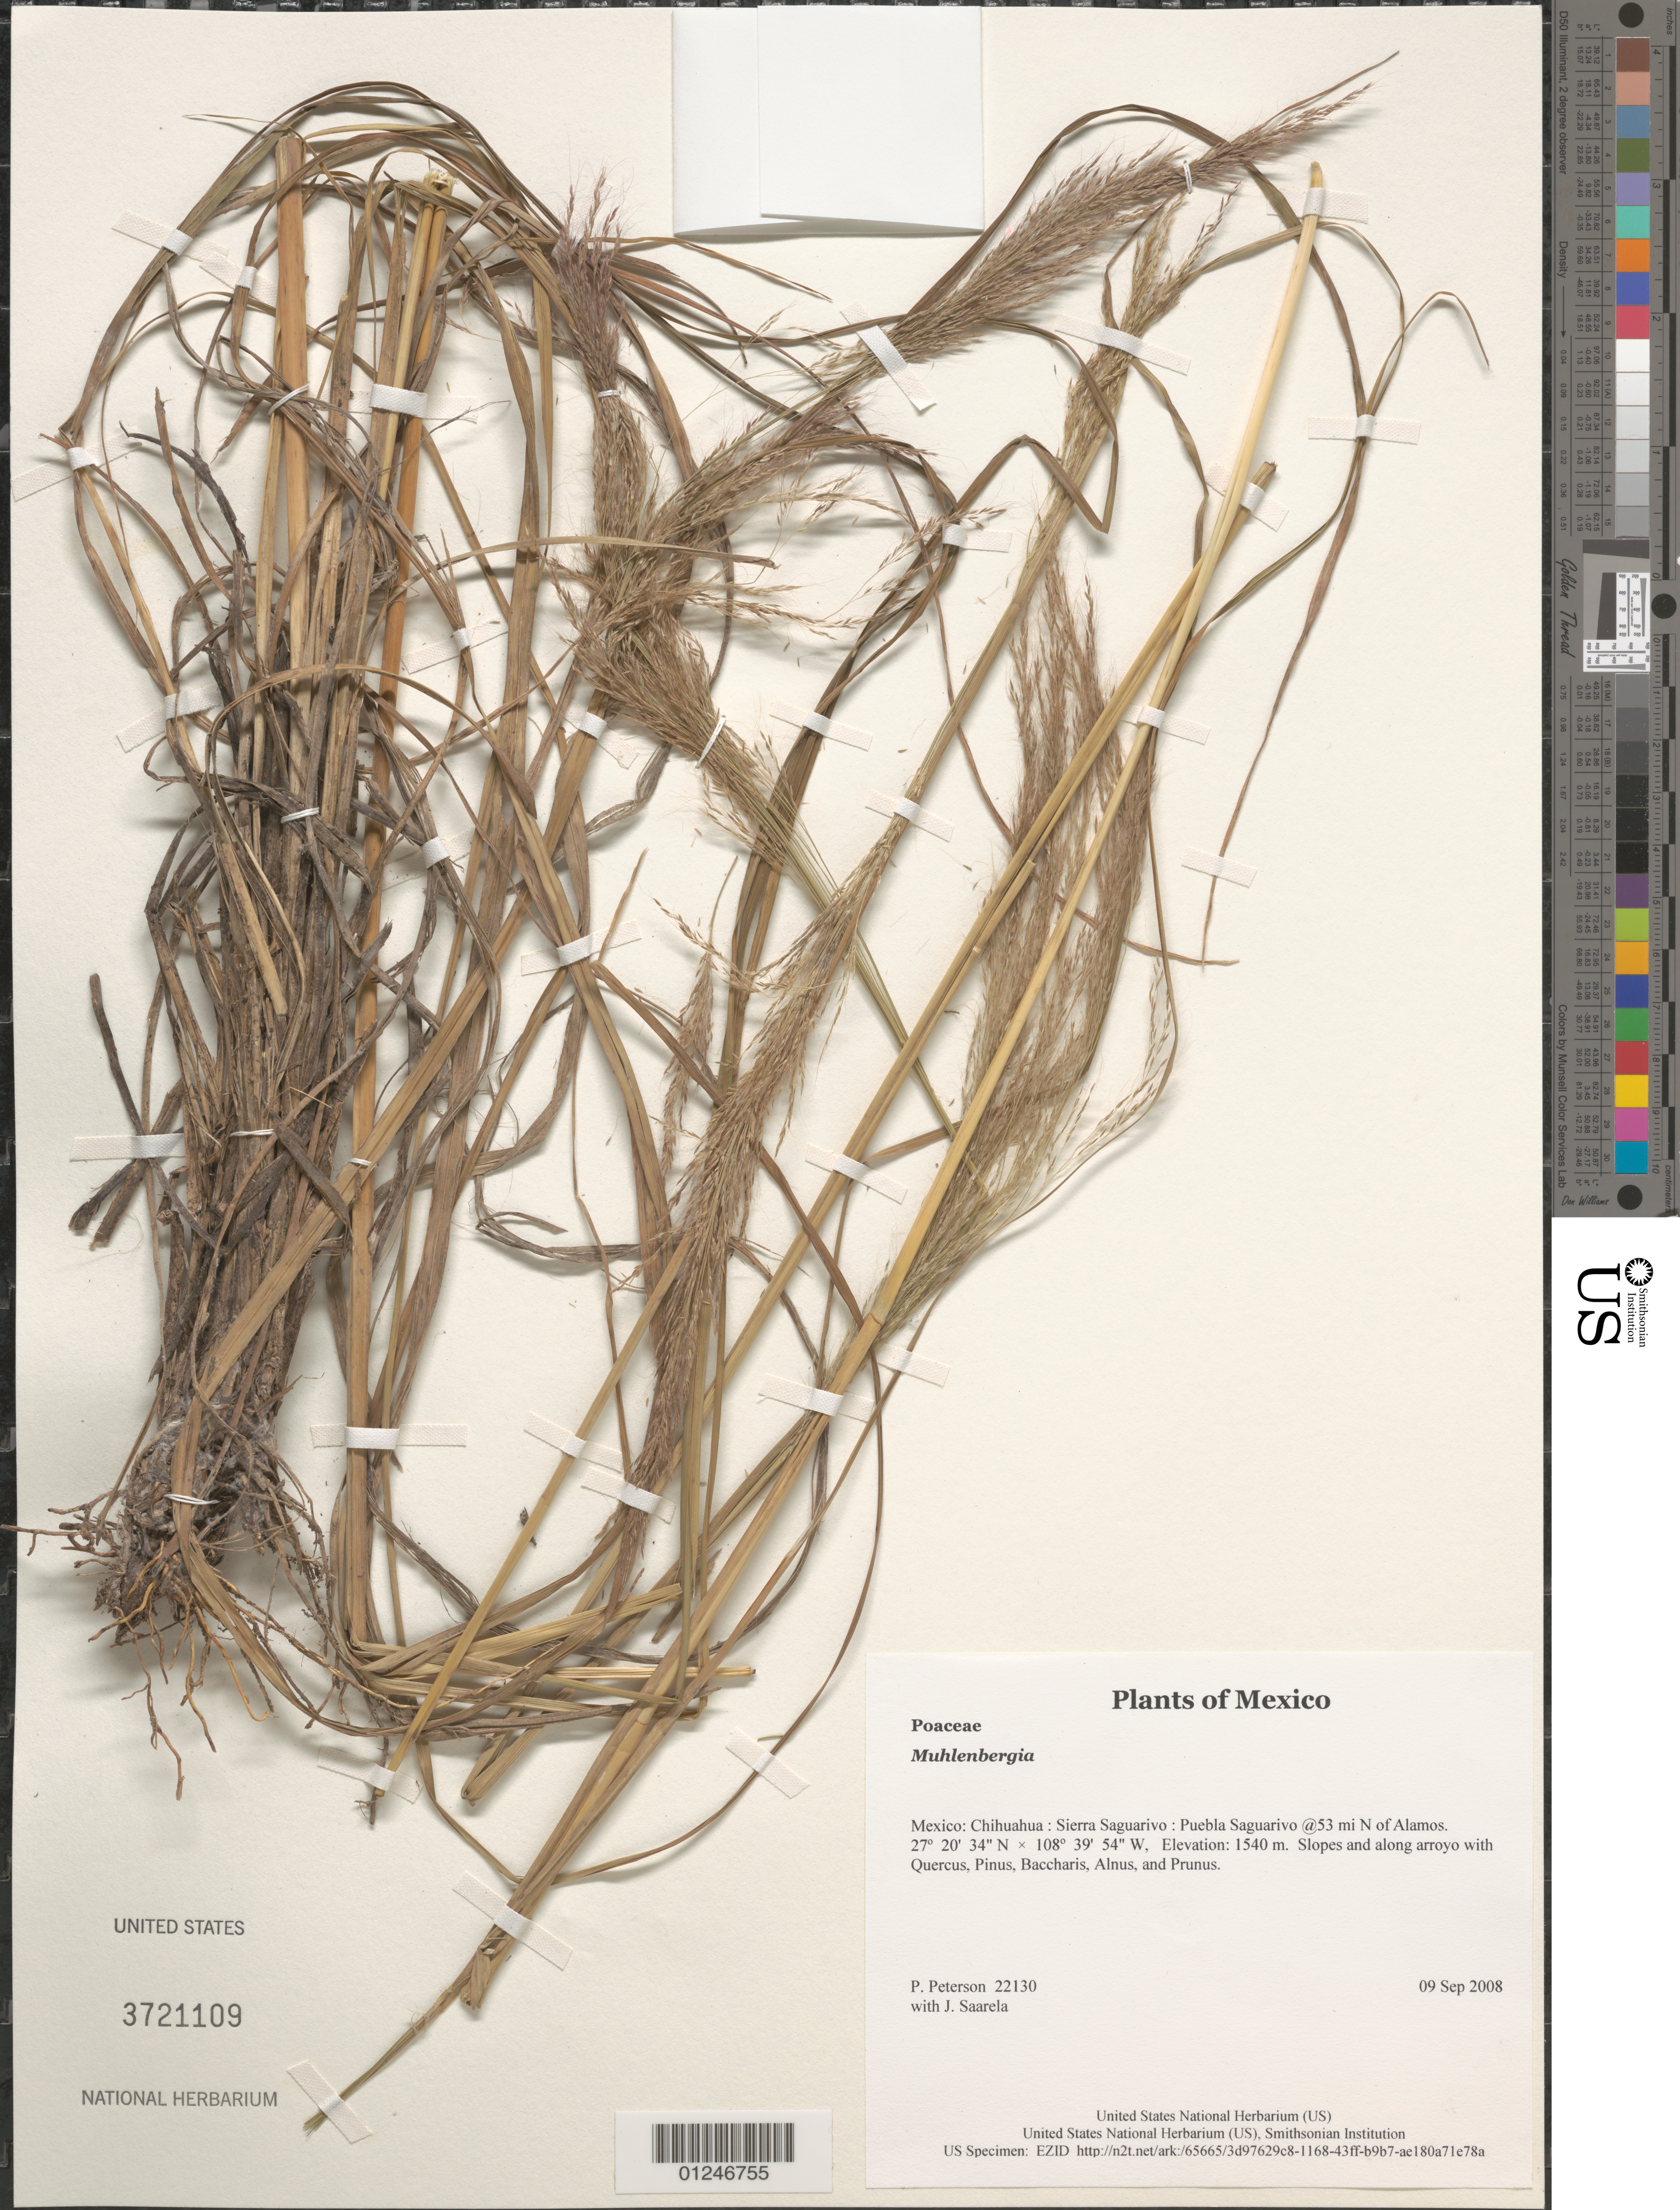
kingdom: Plantae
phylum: Tracheophyta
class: Liliopsida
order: Poales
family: Poaceae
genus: Muhlenbergia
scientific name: Muhlenbergia sp.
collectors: P. M. Peterson & J. Saarela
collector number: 22130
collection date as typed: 09 Sep 2008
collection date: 2008-09-09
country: Mexico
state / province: Chihuahua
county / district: Sierra Saguarivo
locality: Puebla Saguarivo @53 mi N of Alamos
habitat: Slopes and along arroyo with Quercus, Pinus, Baccharis, Alnus, and Prunus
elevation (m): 1540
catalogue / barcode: US 3721109